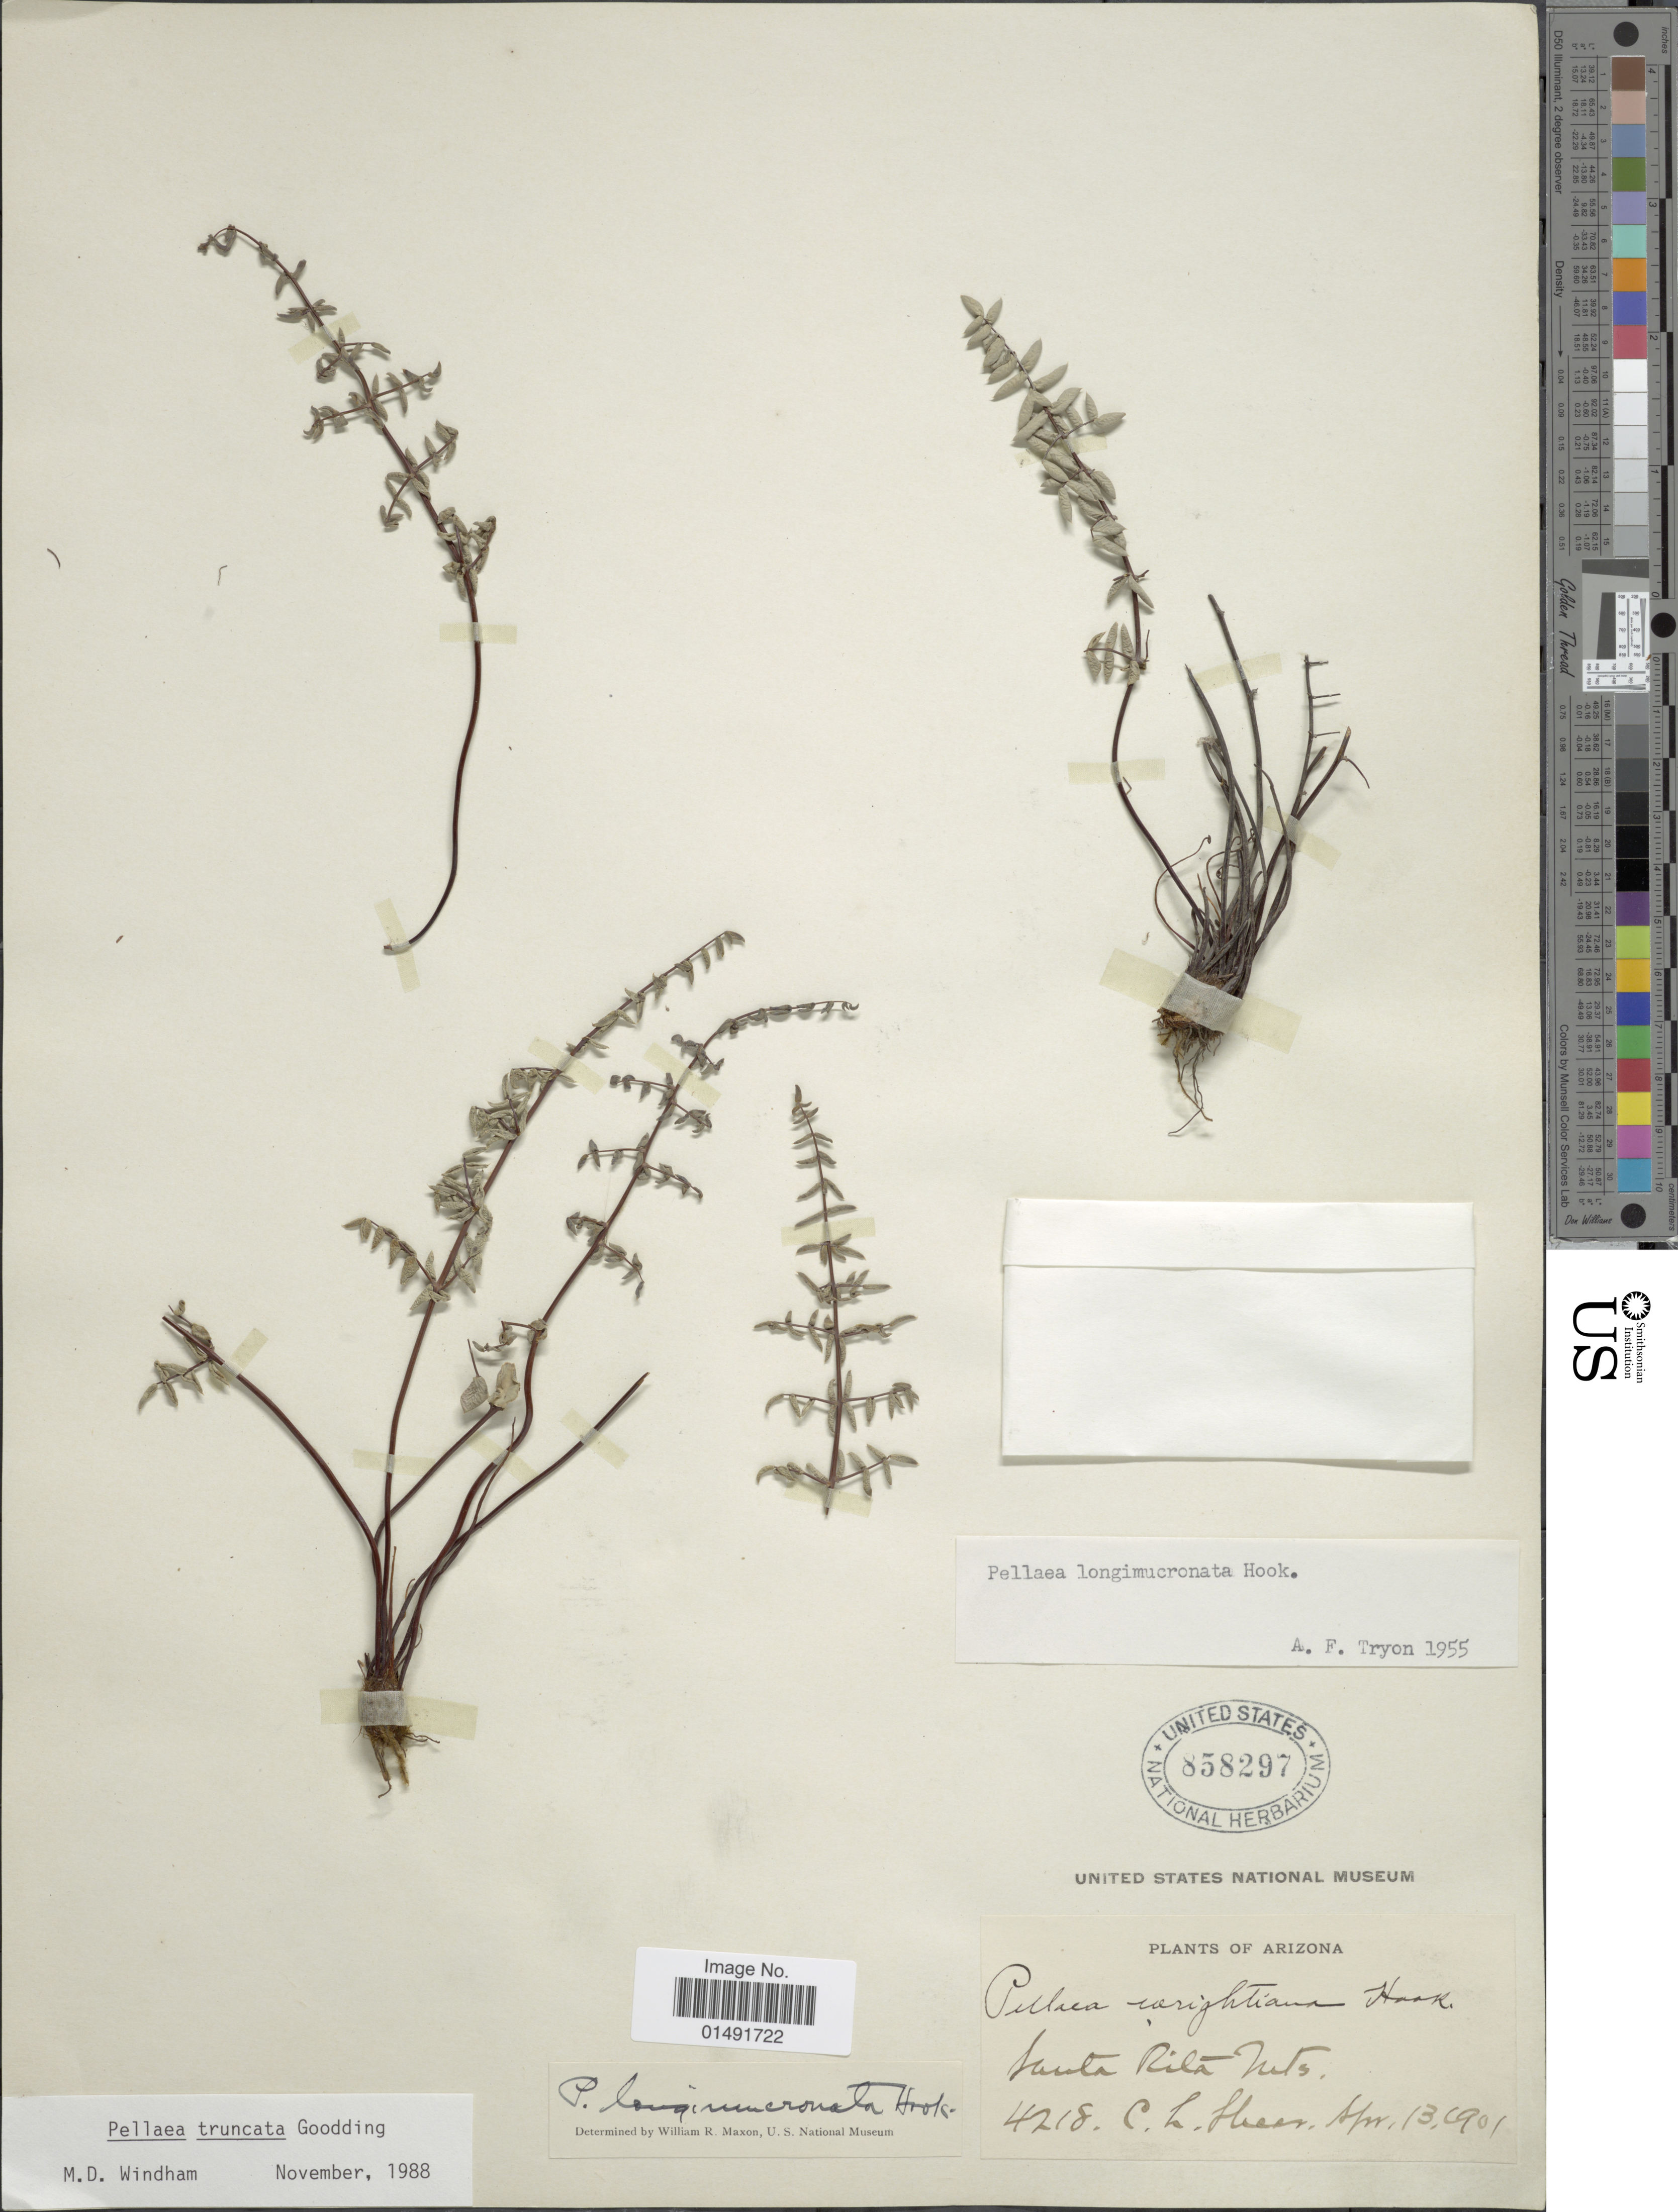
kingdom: Plantae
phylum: Tracheophyta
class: Polypodiopsida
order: Polypodiales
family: Pteridaceae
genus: Pellaea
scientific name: Pellaea truncata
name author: Goodd.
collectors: C. Heen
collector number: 4218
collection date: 1901-04-13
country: United States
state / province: Arizona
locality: Santa Rita Mts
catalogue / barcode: US 858297